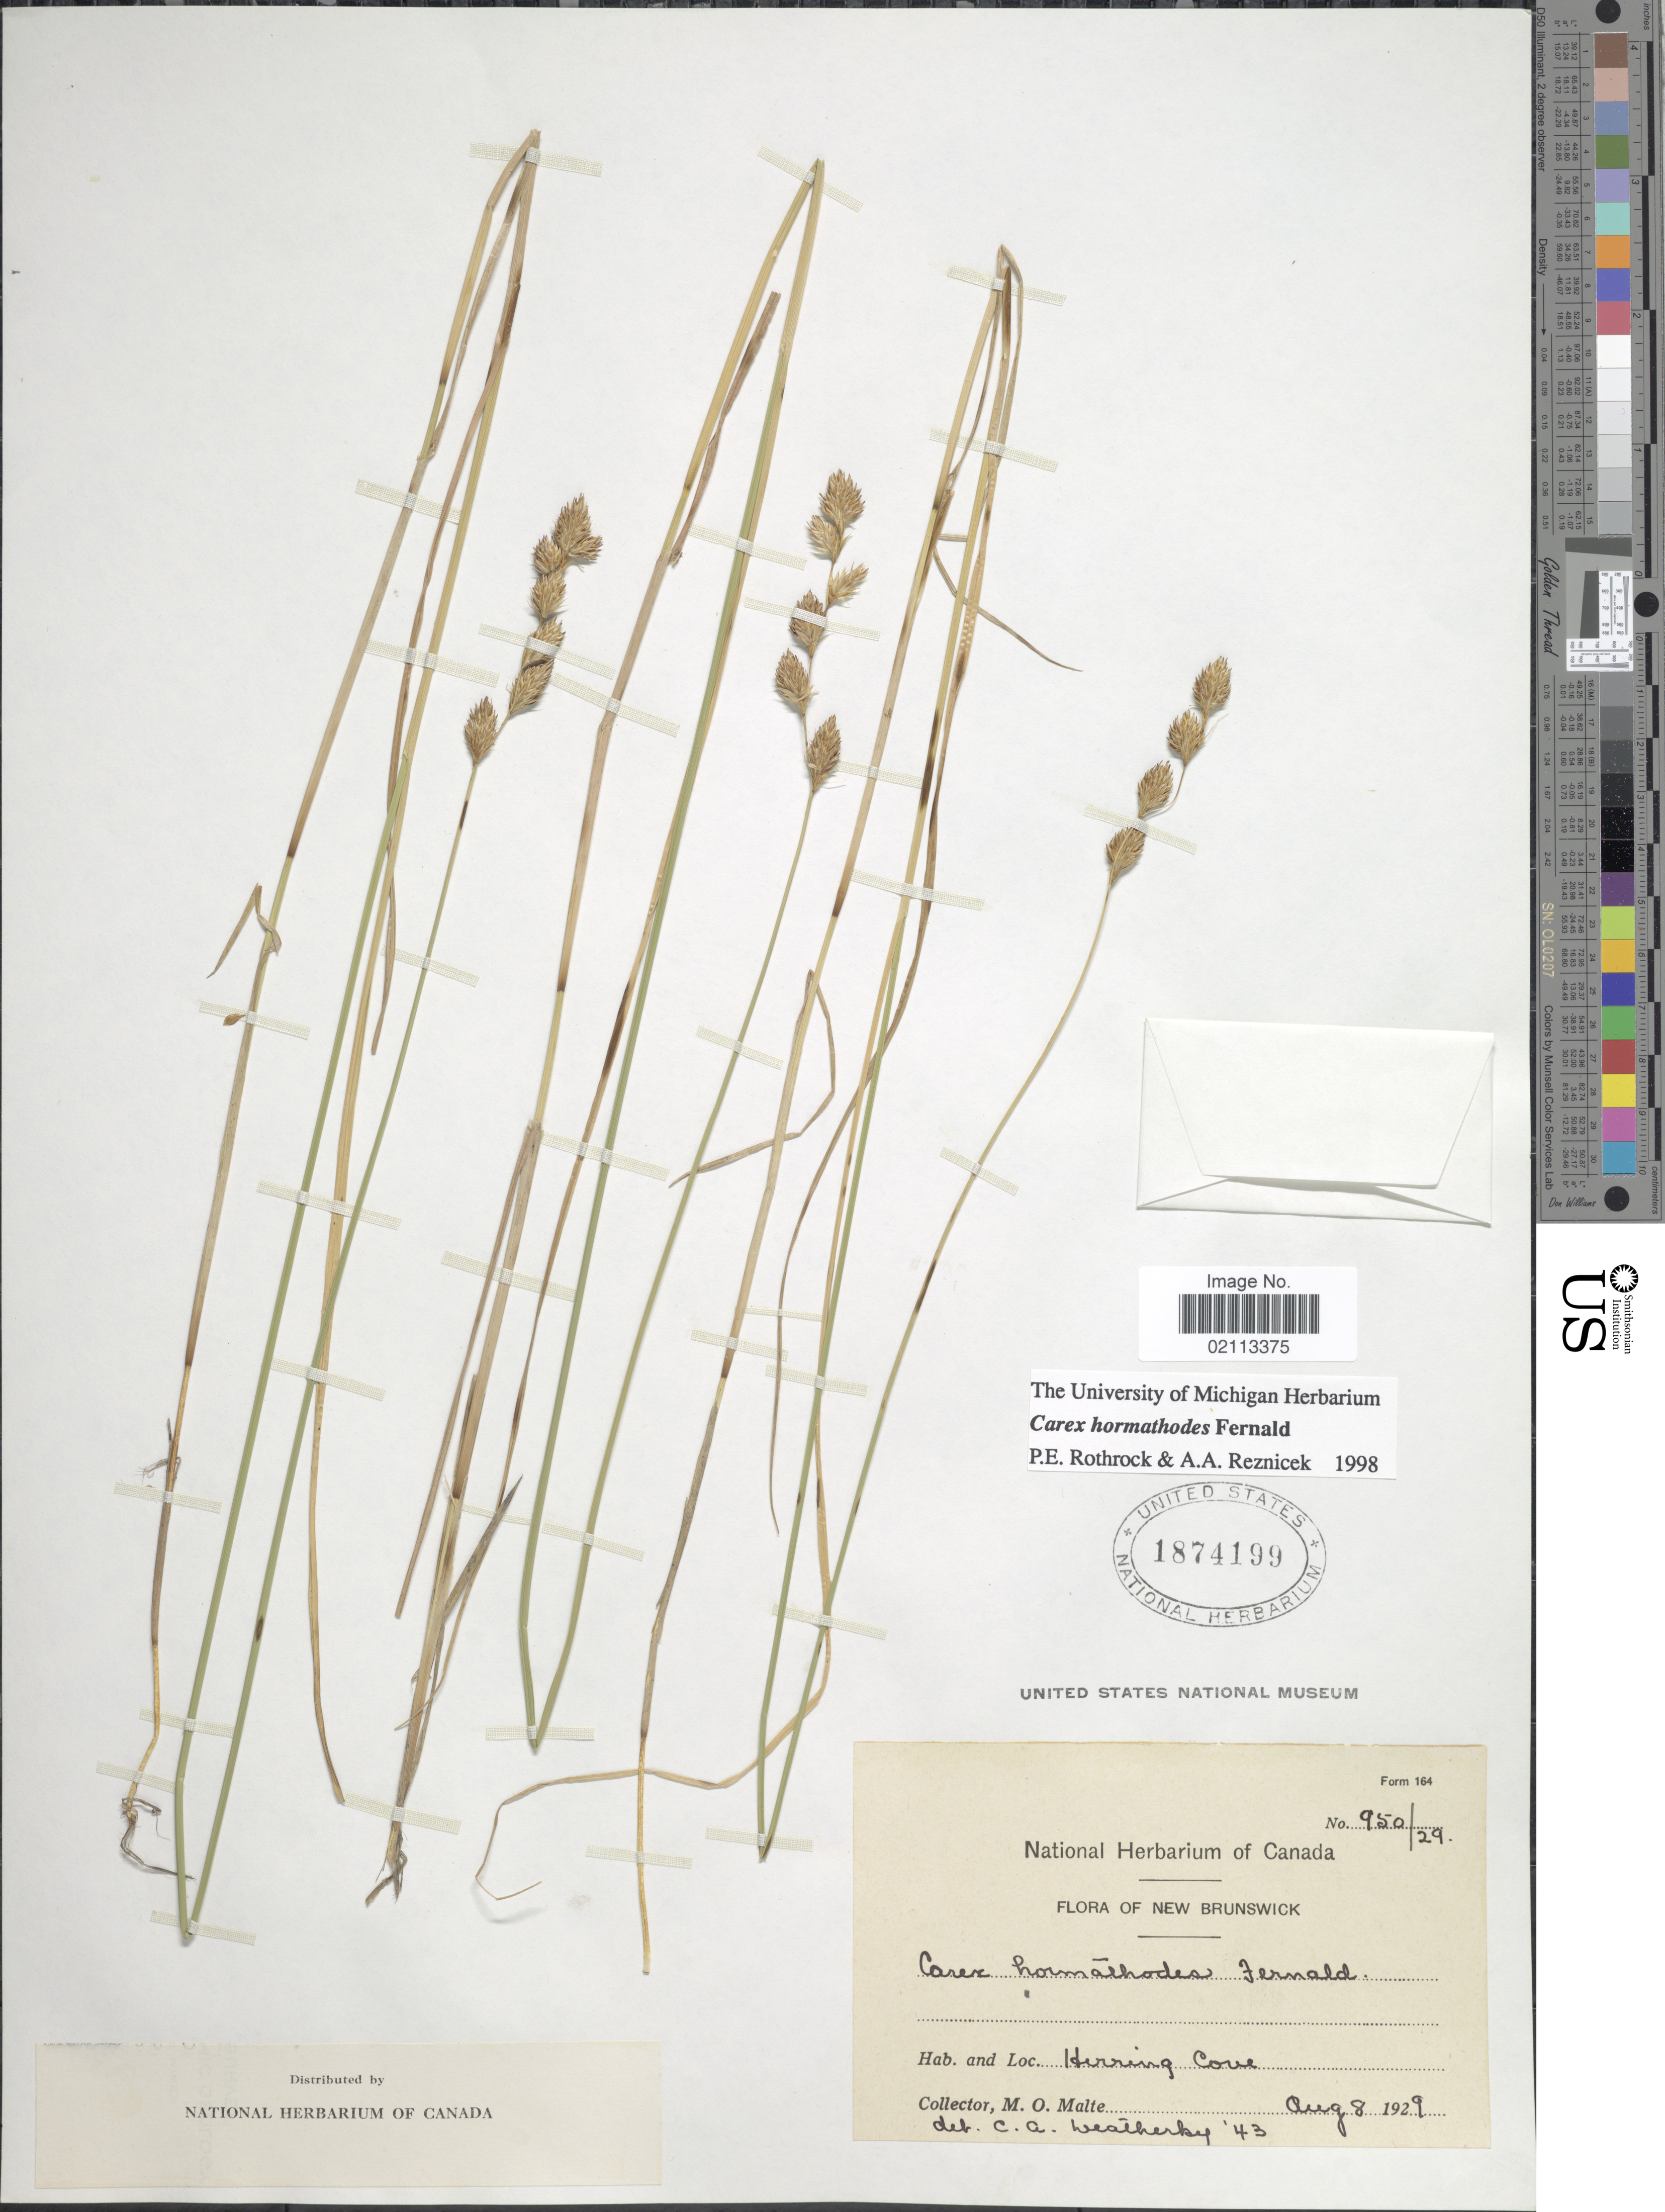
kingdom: Plantae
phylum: Tracheophyta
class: Liliopsida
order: Poales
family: Cyperaceae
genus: Carex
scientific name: Carex hormathodes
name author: Fernald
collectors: M. O. Malte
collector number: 950-29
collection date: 1929-08-08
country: Canada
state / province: New Brunswick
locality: Herring Cove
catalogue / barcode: US 1874199